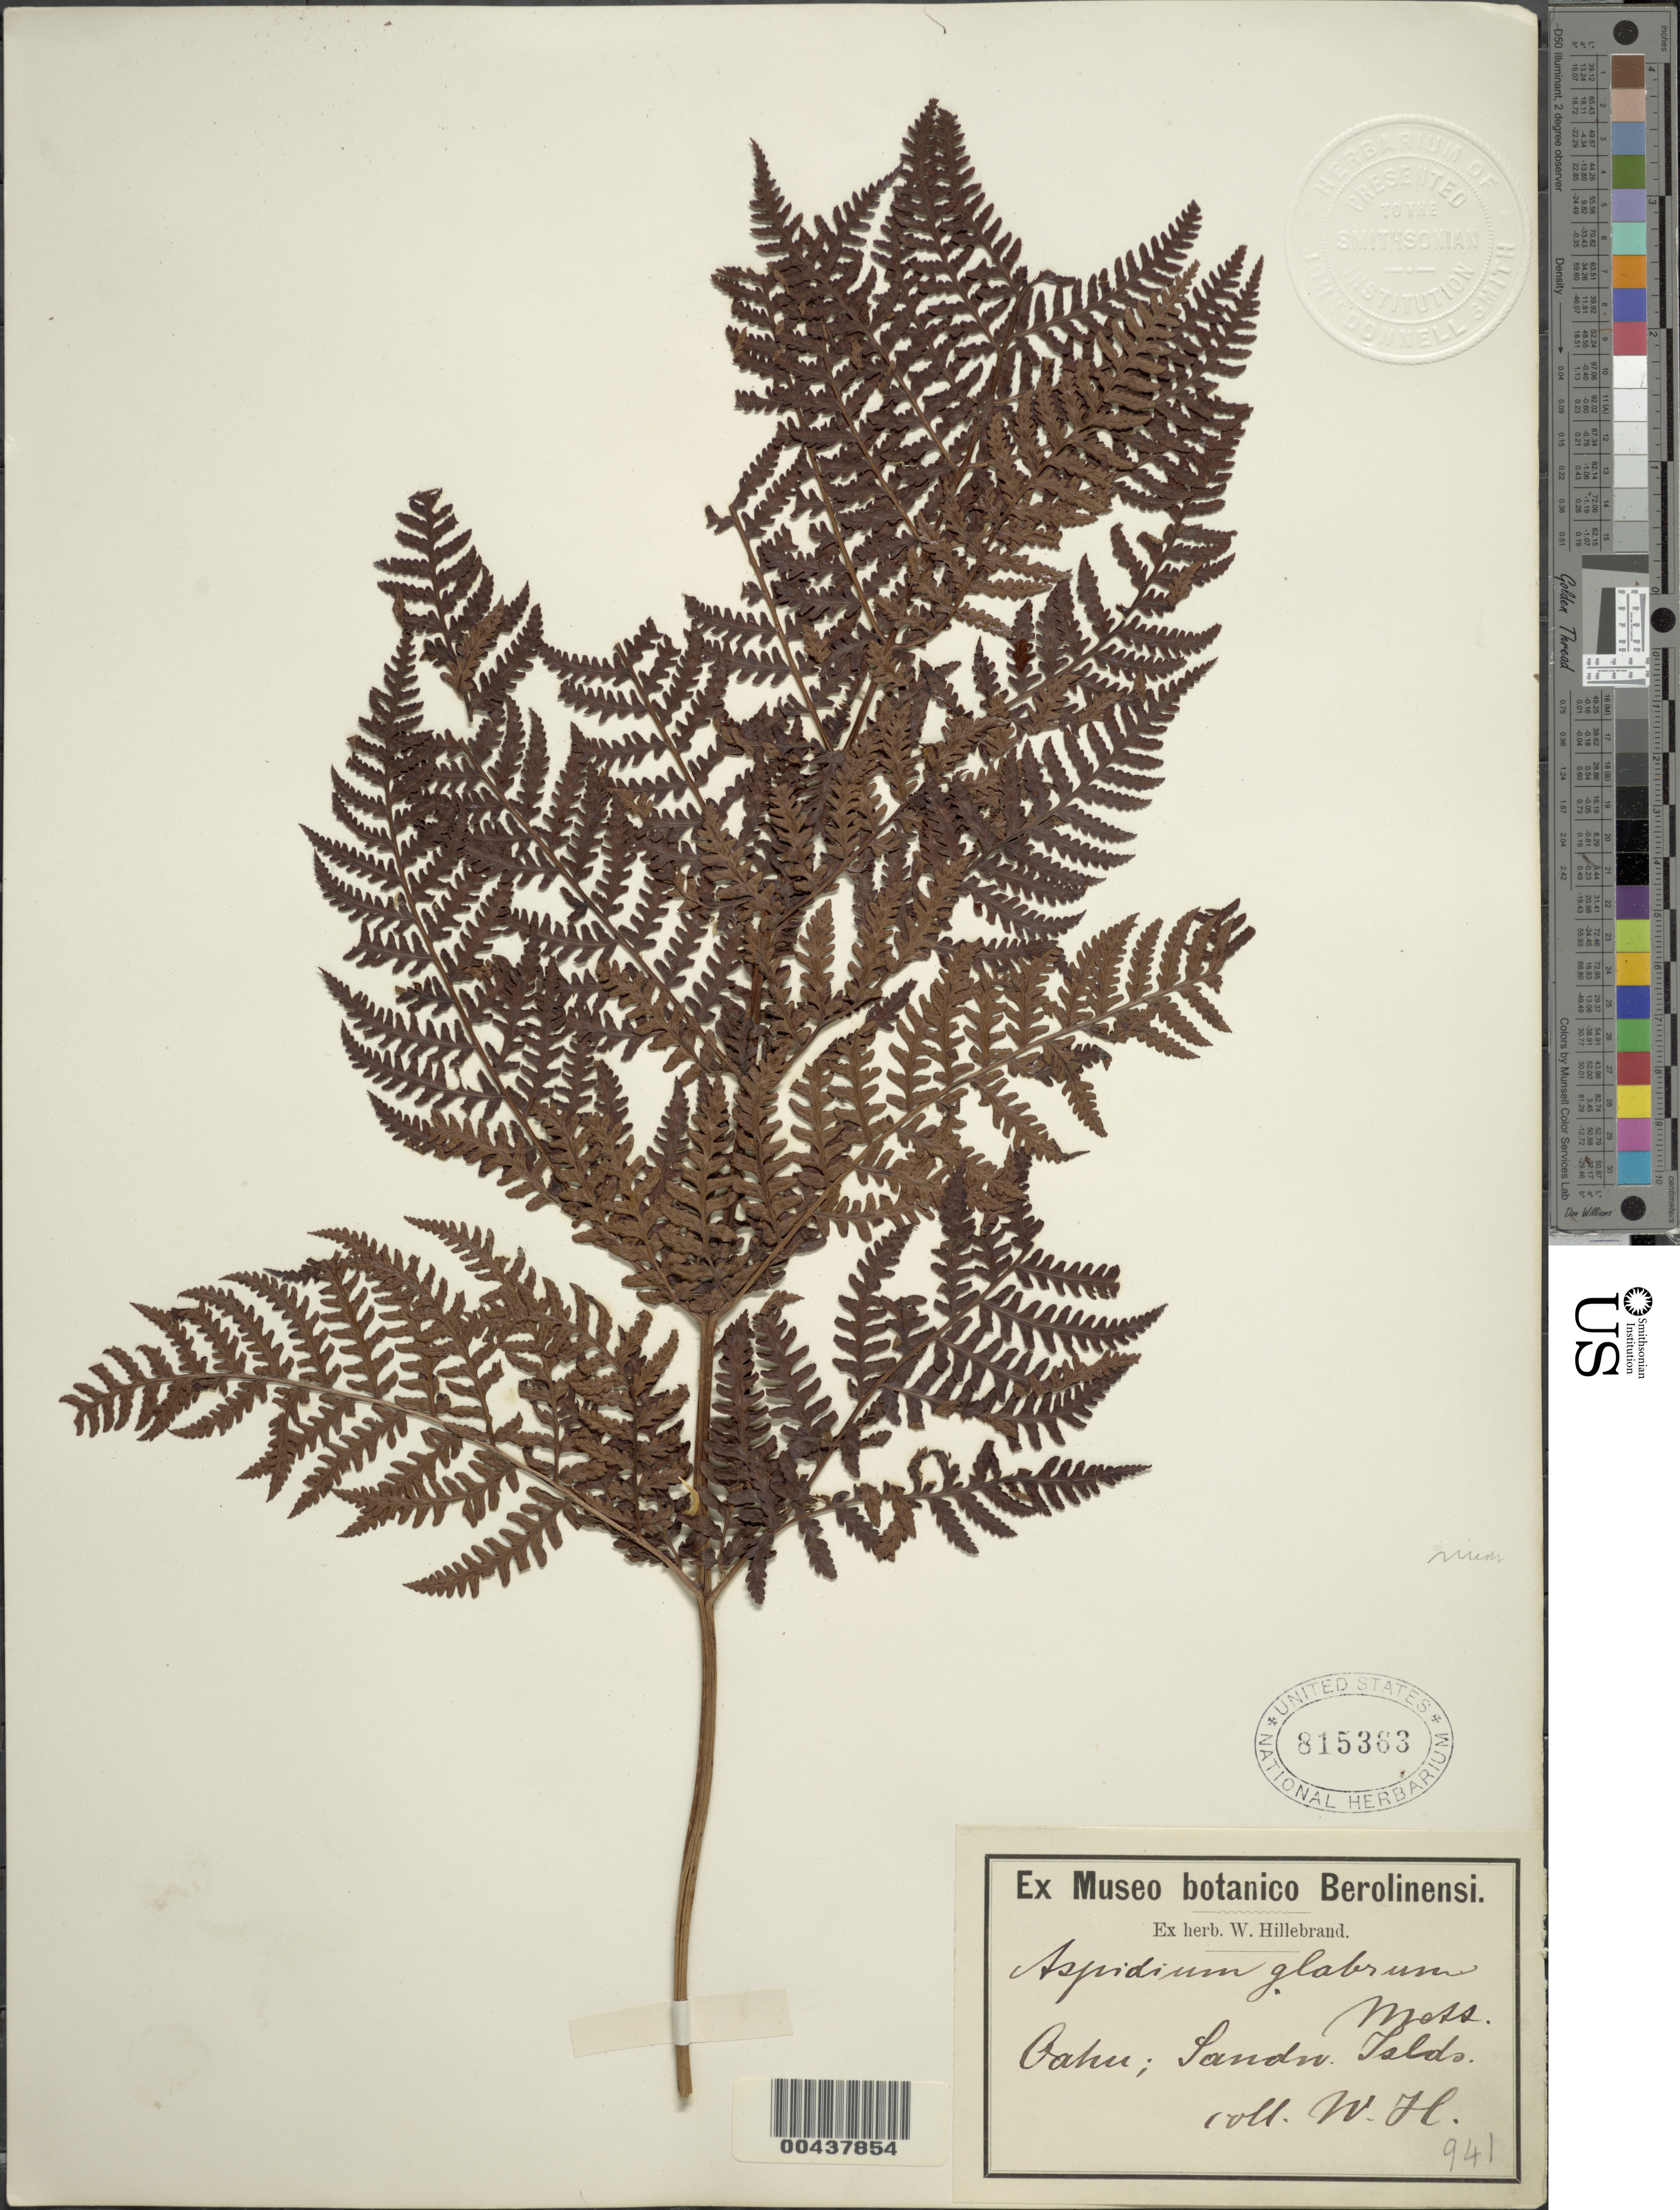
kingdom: Plantae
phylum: Tracheophyta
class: Polypodiopsida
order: Polypodiales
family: Dryopteridaceae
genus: Dryopteris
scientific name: Dryopteris unidentata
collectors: W. Hillebrand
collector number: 941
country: United States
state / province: Hawaii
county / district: Honolulu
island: Oahu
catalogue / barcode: US 815363